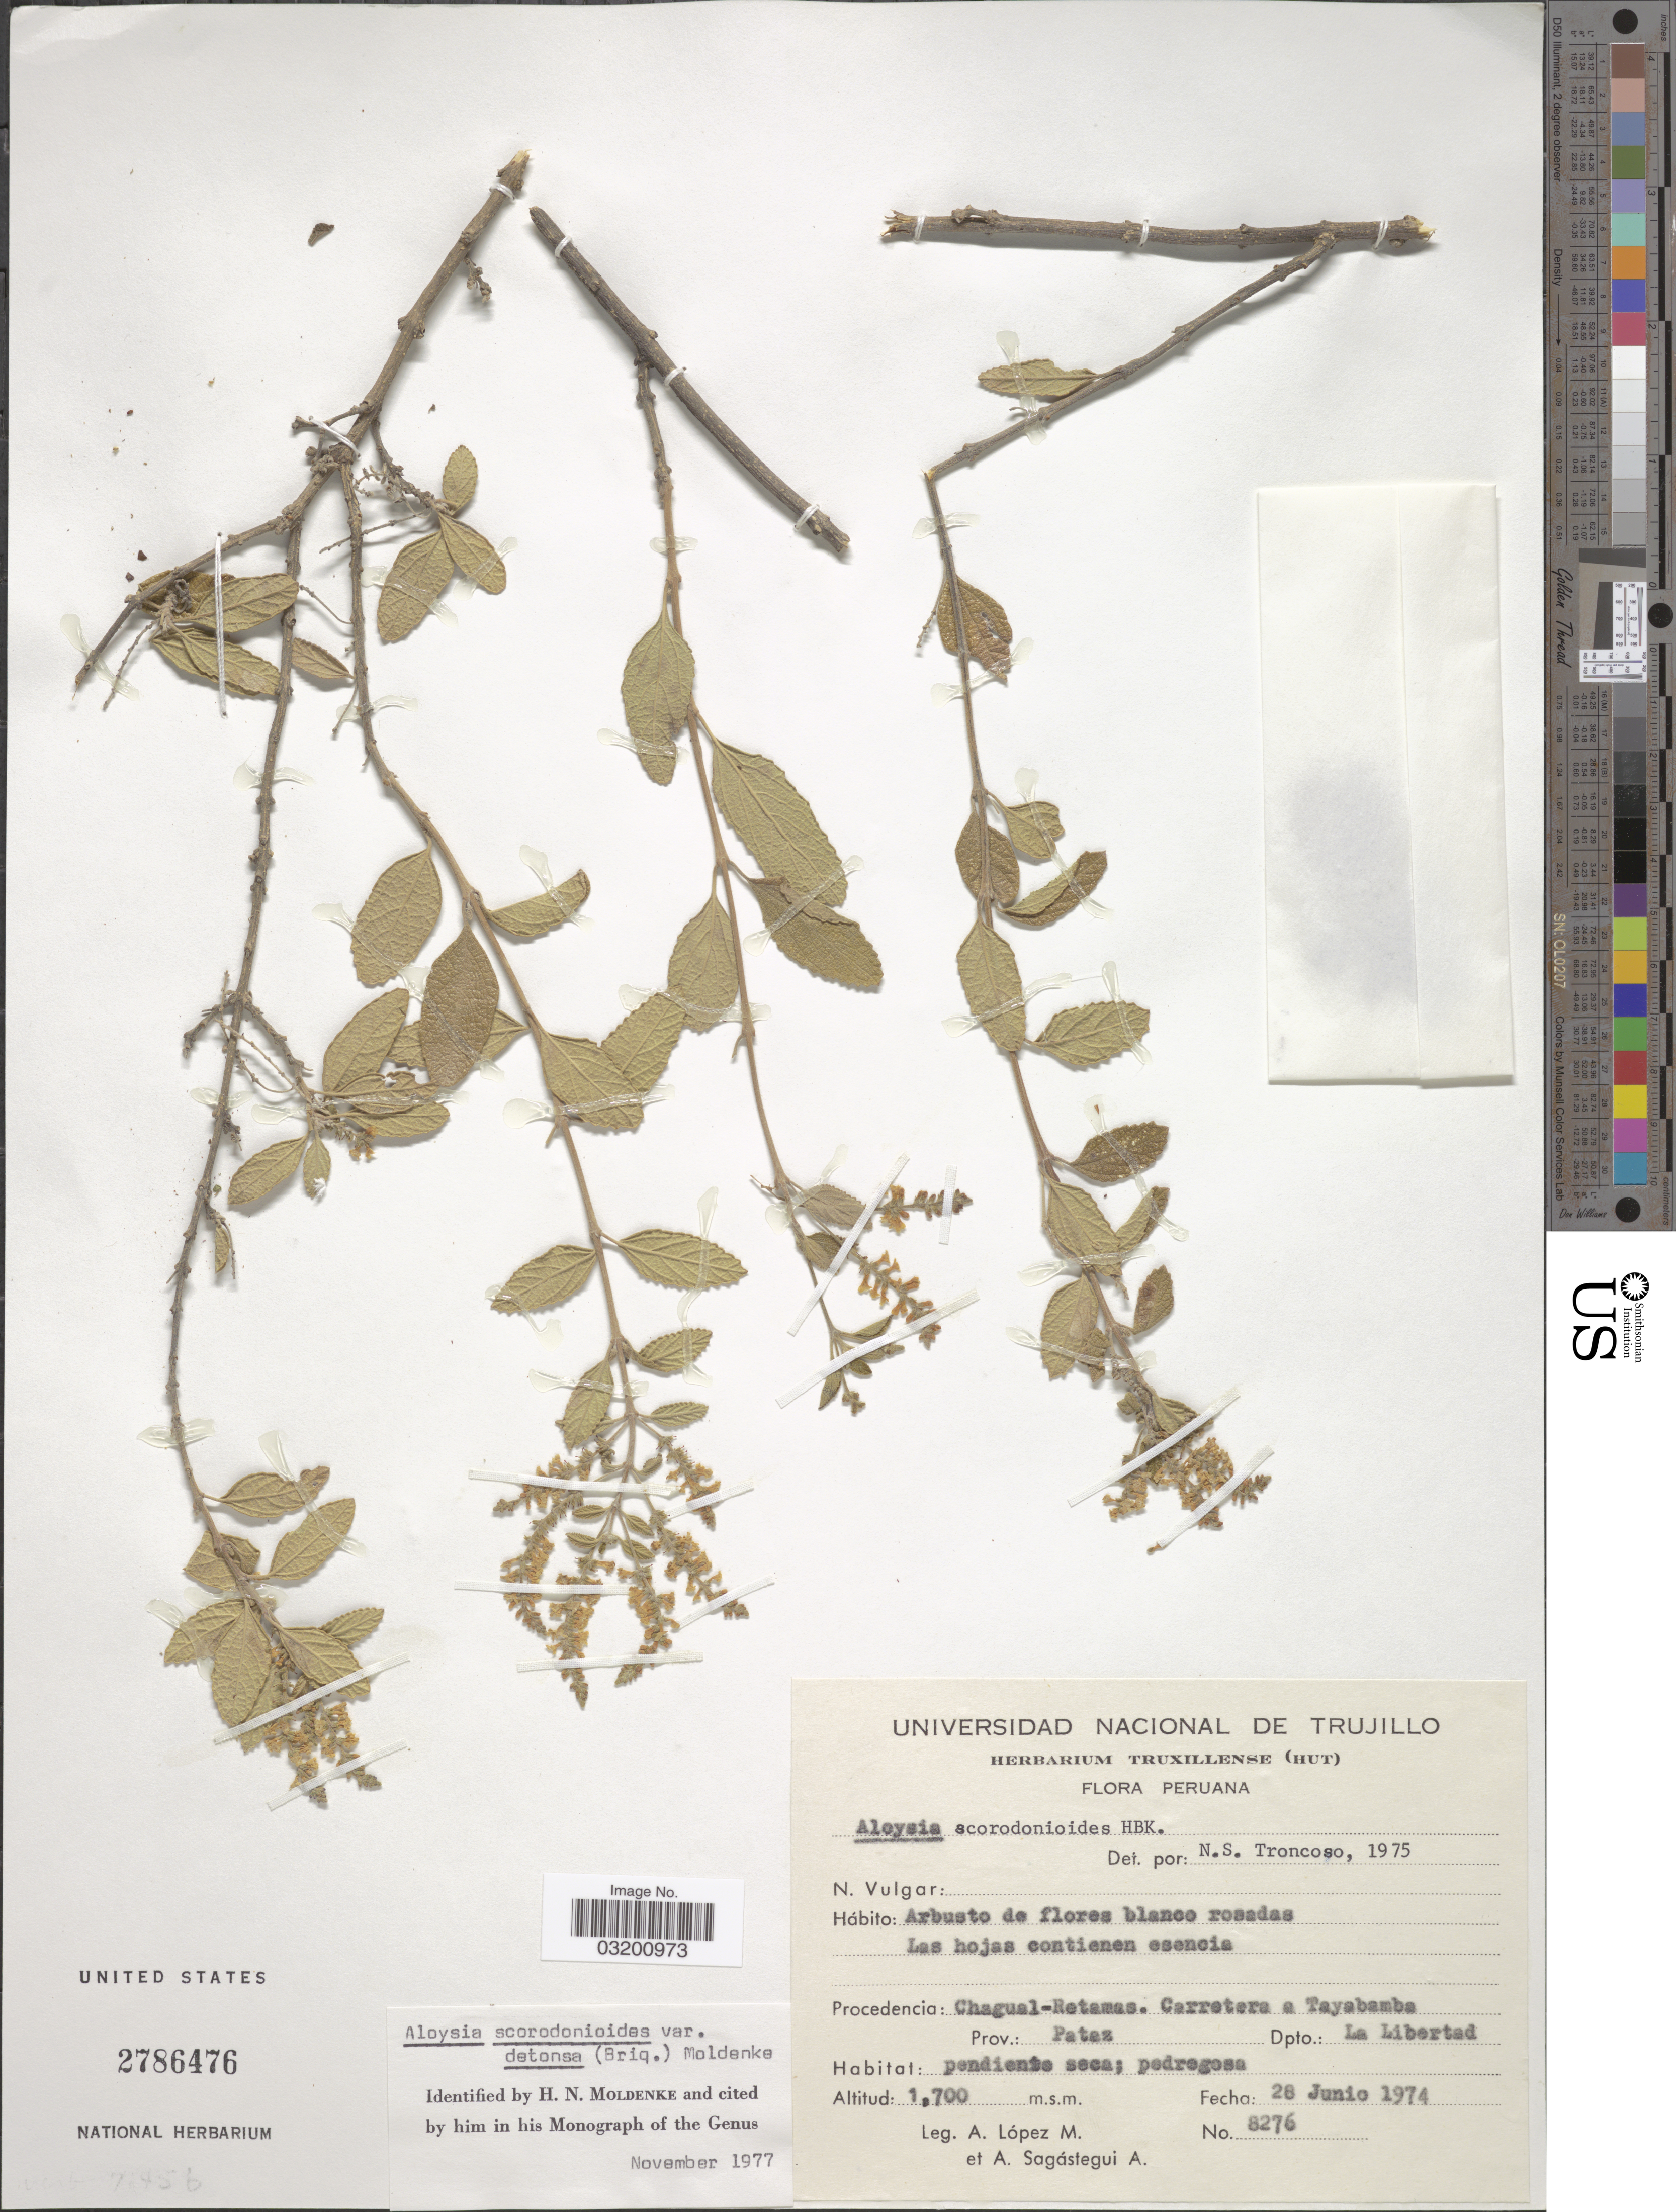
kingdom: Plantae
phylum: Tracheophyta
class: Magnoliopsida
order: Lamiales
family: Verbenaceae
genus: Aloysia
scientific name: Aloysia scorodonioides var. detonsa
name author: (Briq.) Moldenke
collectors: A. López M. & A. Sagástegui A.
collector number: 8276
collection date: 1974-06-28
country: Peru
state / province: La Libertad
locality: Procedencia: Chagual-Hetamas. Carretera a Tayabamba, Prov.: Pataz, Dpto.: La Libertad.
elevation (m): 1700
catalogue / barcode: US 2786476